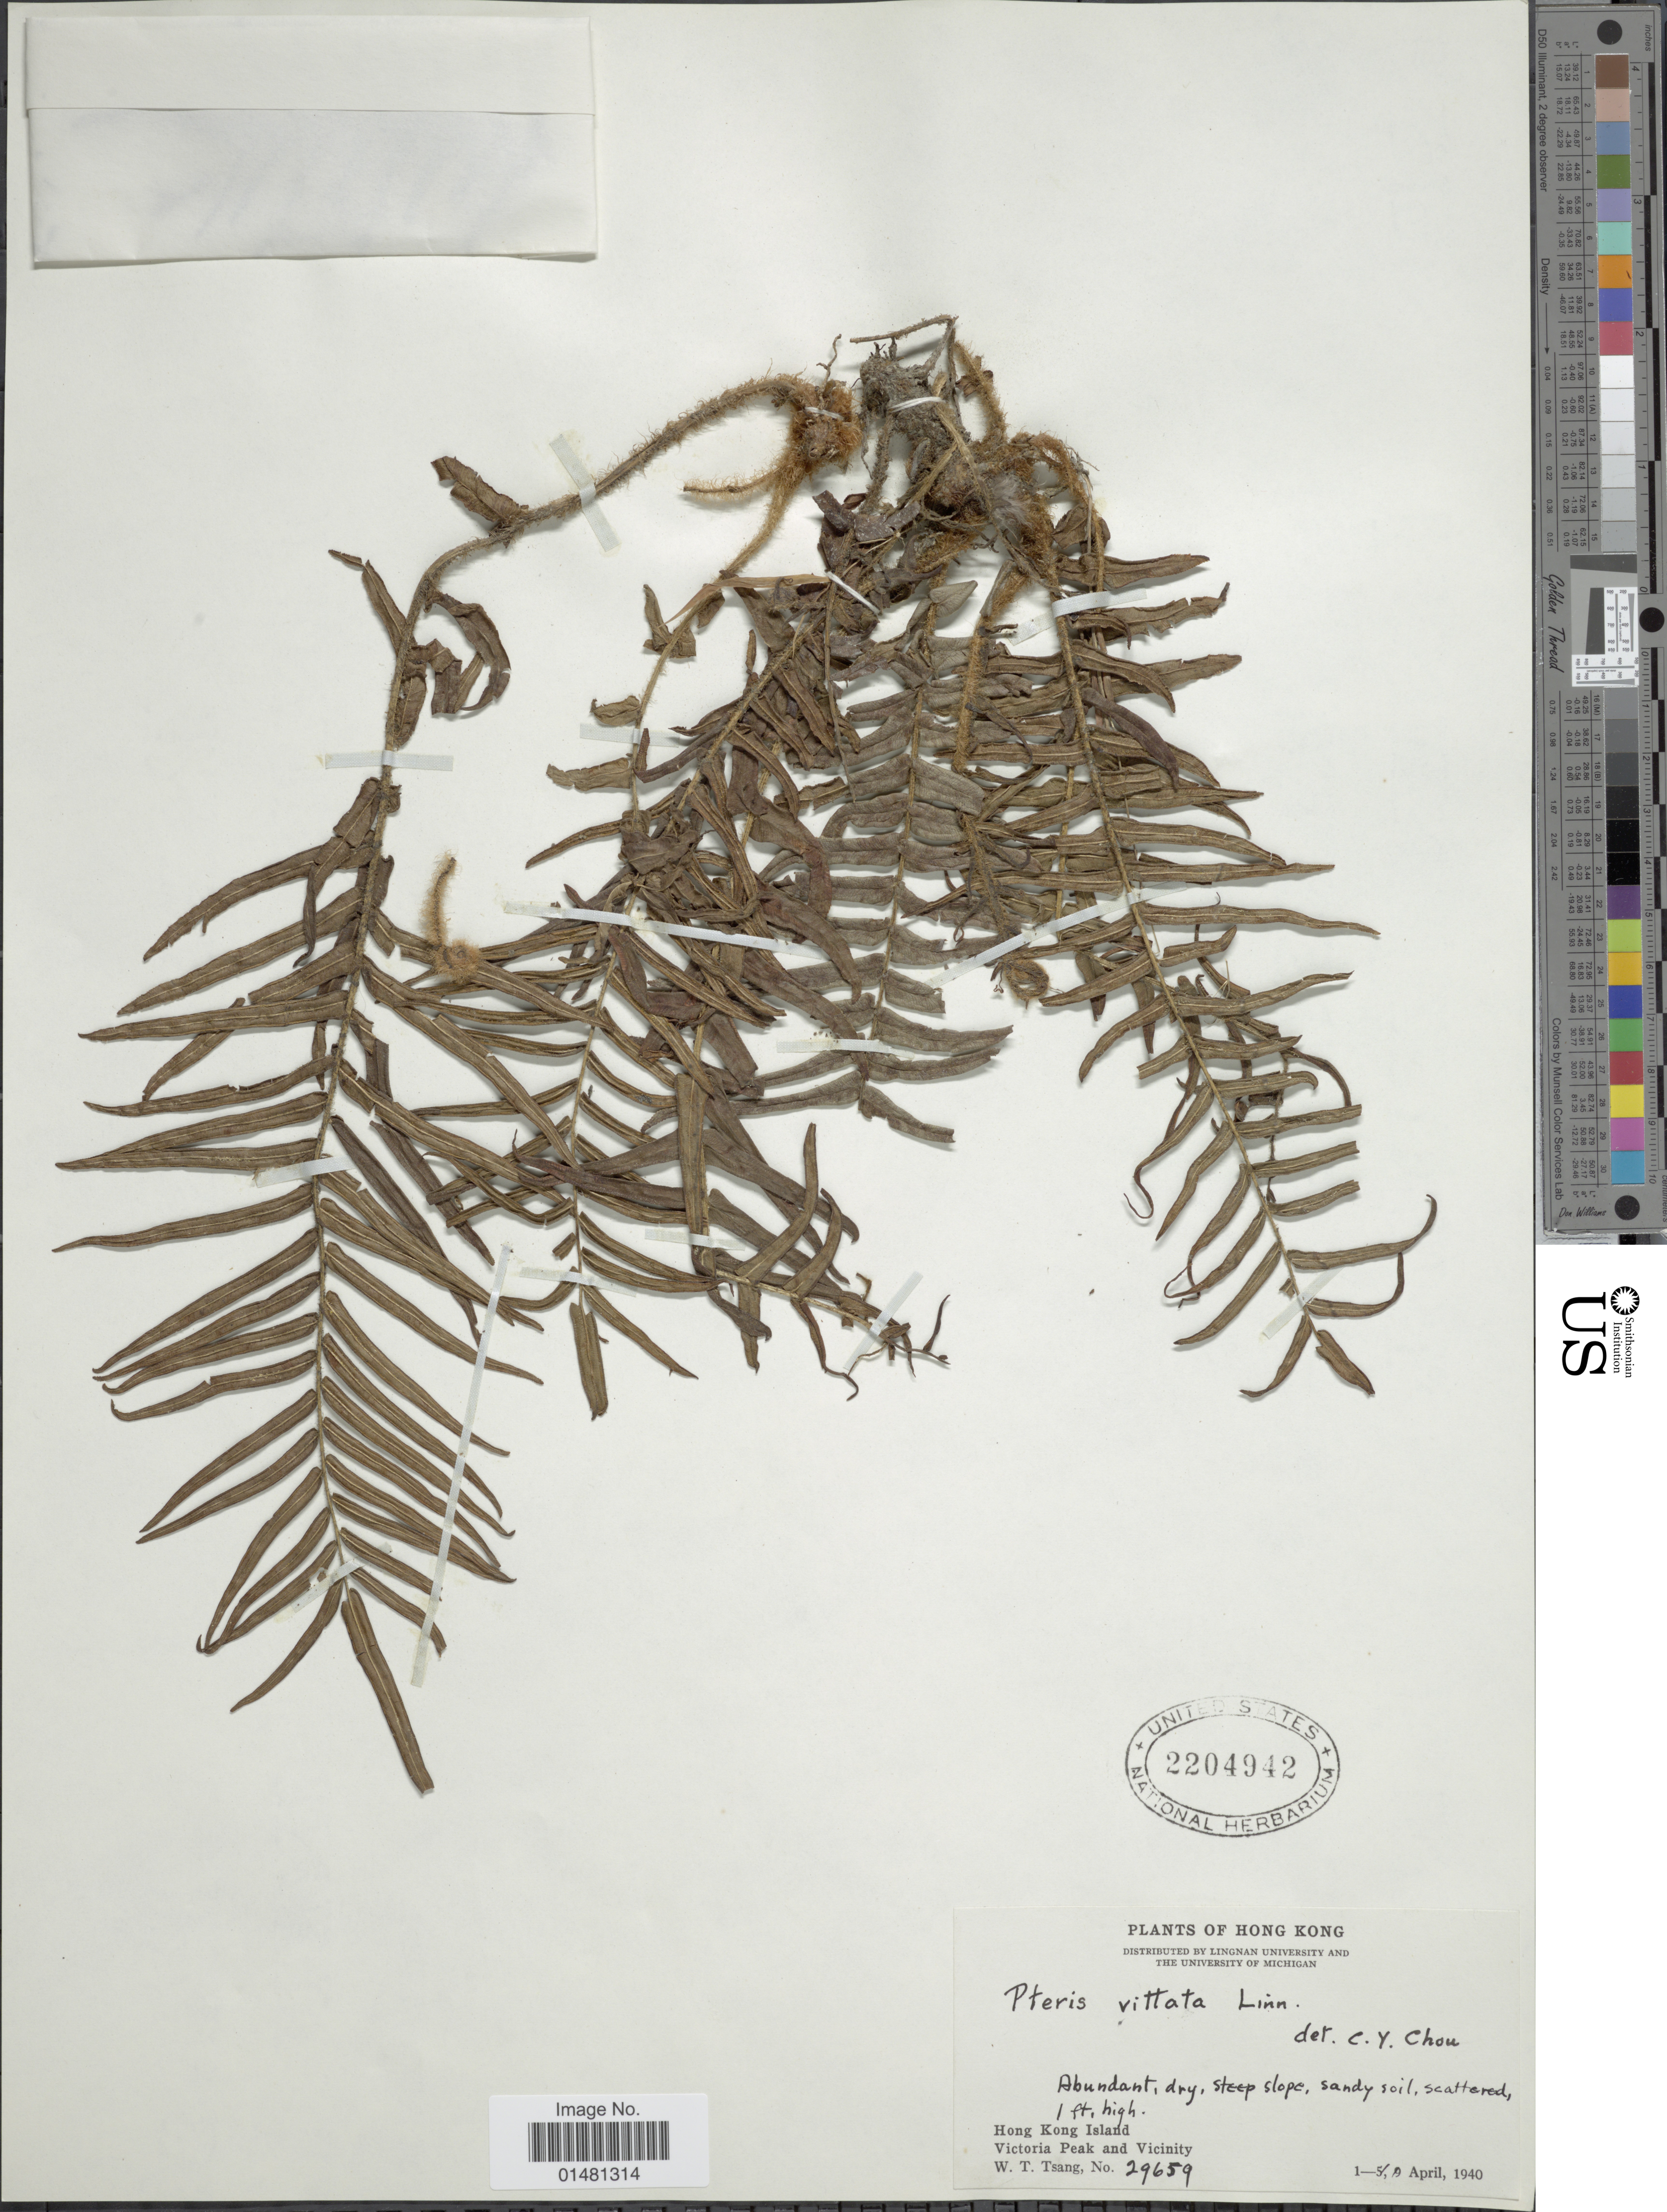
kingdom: Plantae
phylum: Tracheophyta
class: Polypodiopsida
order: Polypodiales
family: Pteridaceae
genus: Pteris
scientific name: Pteris vittata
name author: L.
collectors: W. T. Tsang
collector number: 29659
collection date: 1940-04-01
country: China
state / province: Hong Kong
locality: Hong Kong Island, Victoria Peak and Vicinity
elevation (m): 0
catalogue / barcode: US 2204942